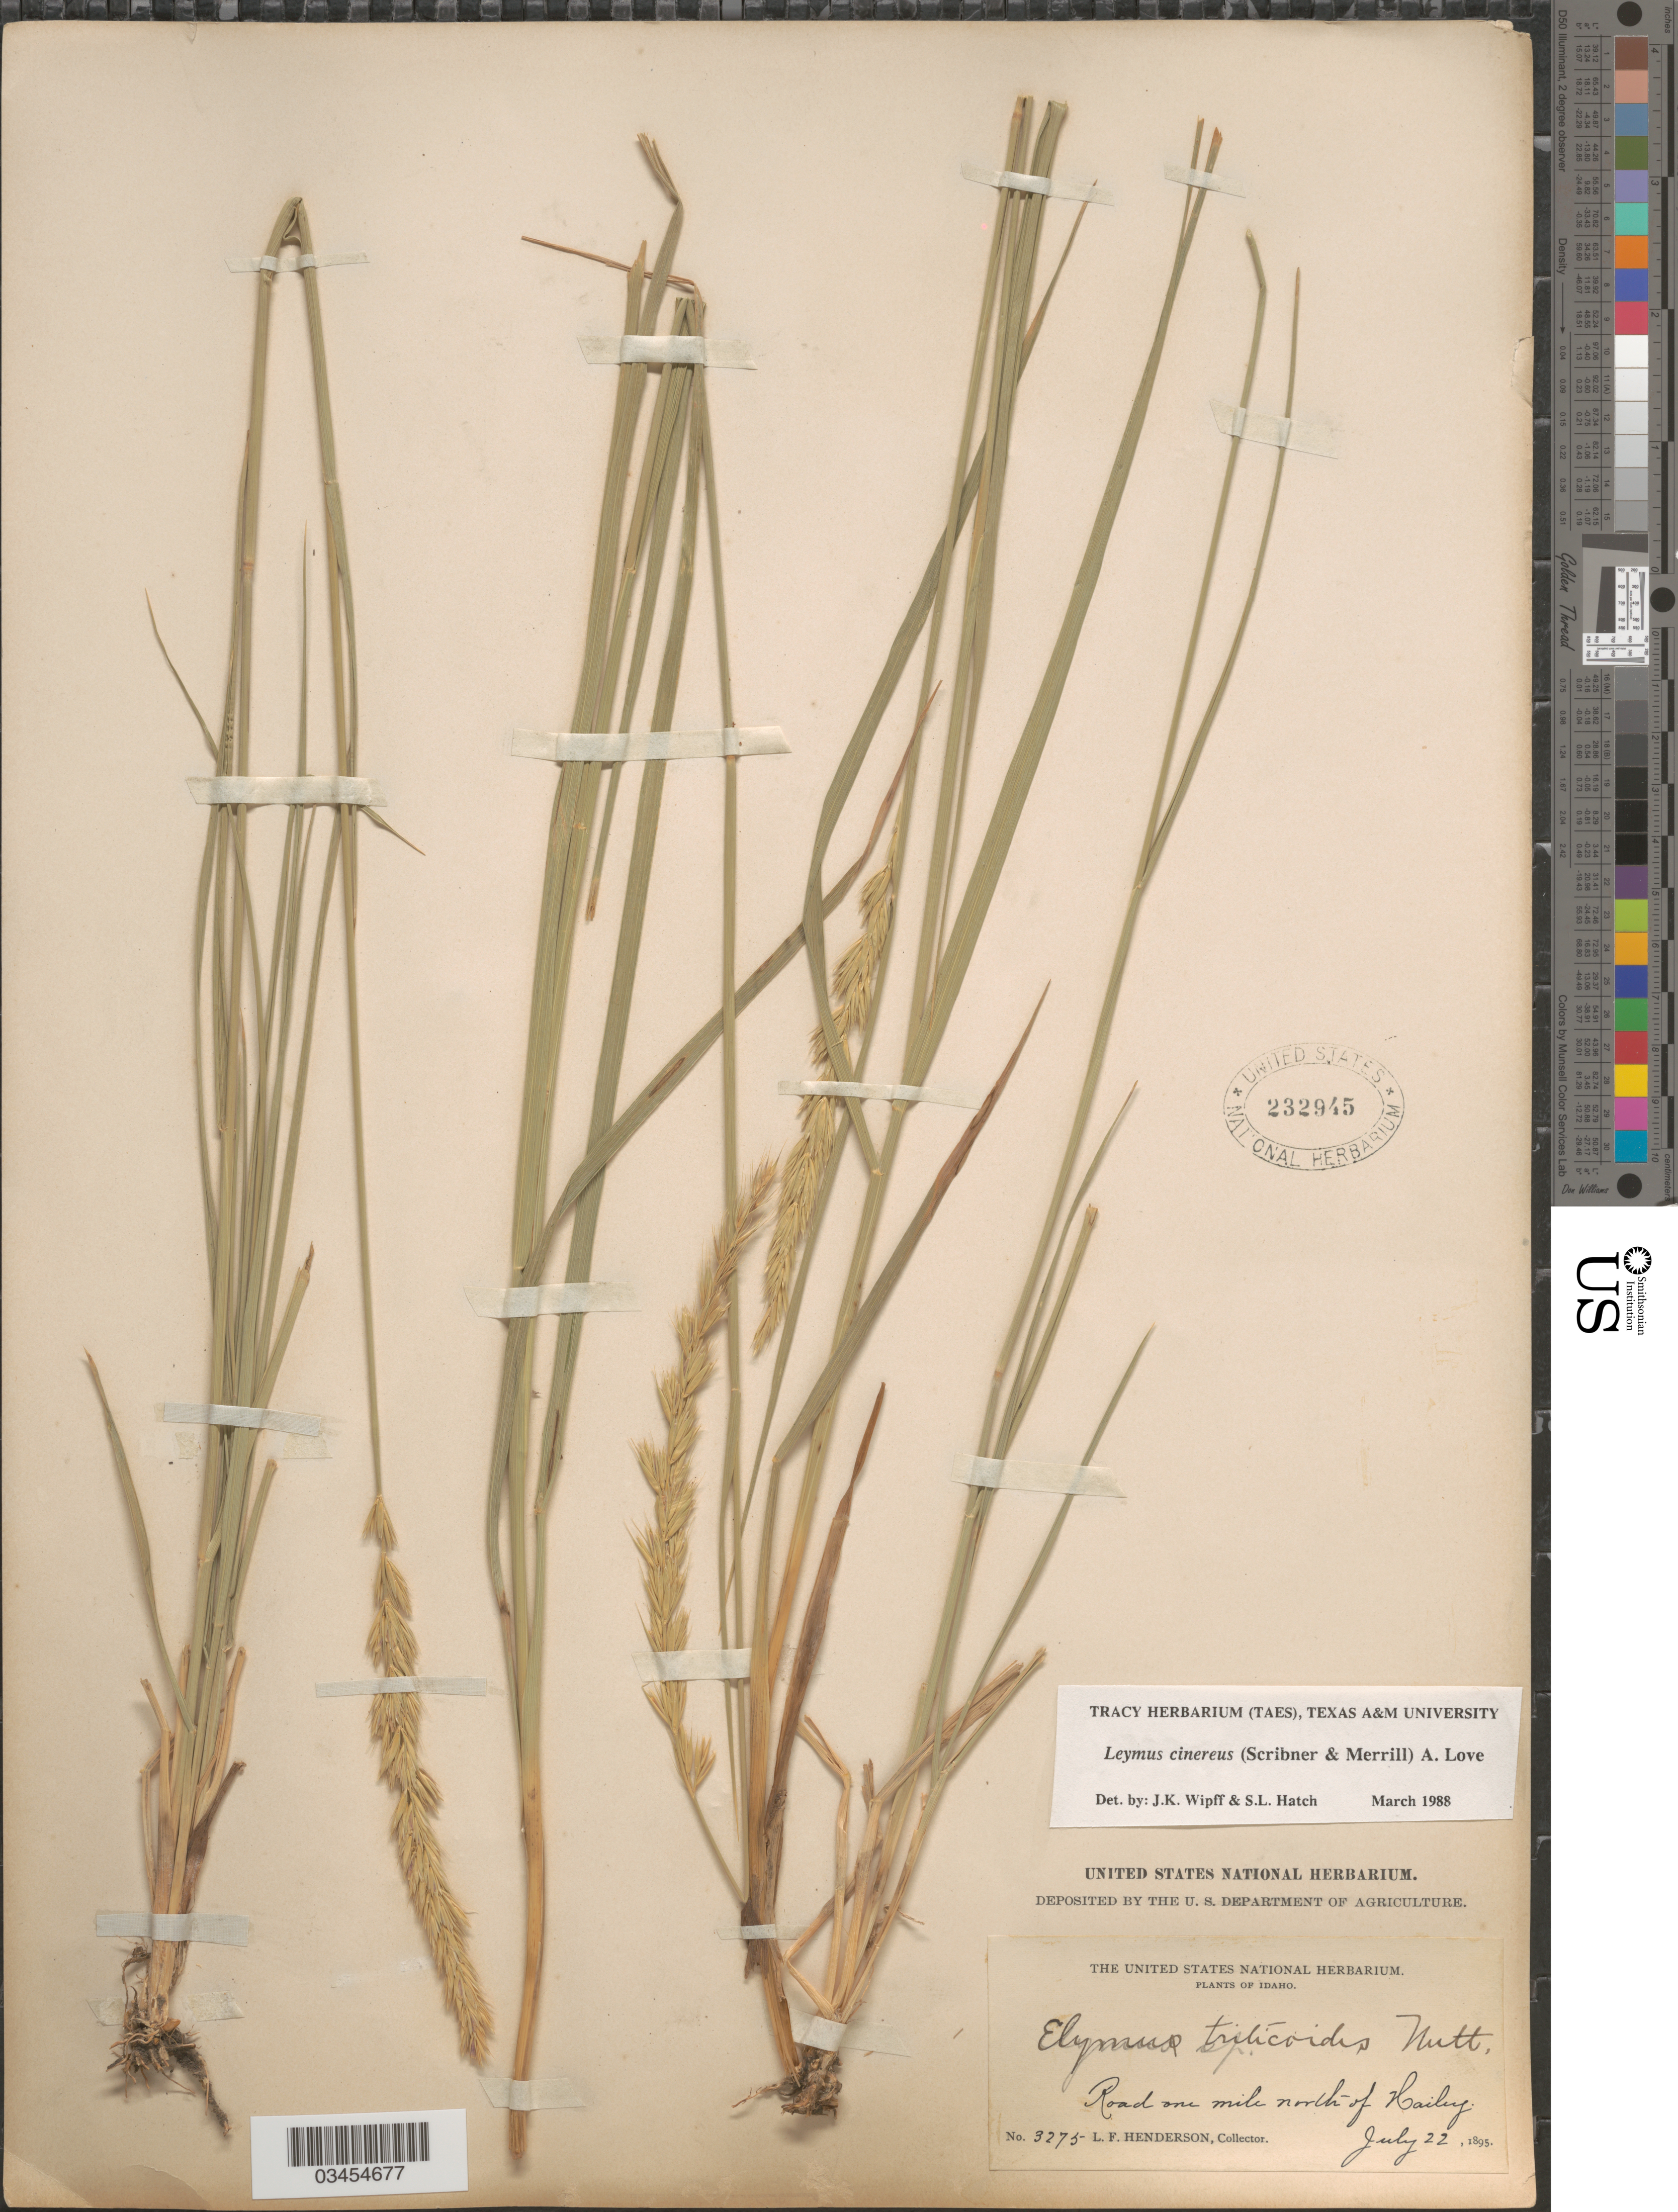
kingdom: Plantae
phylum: Tracheophyta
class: Liliopsida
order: Poales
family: Poaceae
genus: Leymus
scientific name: Leymus cinereus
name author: (Scribn. & Merr.) Á. Löve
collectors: L. Henderson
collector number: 3275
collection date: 1895-07-22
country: United States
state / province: Idaho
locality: Road one mile north of Hailey.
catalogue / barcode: US 232945